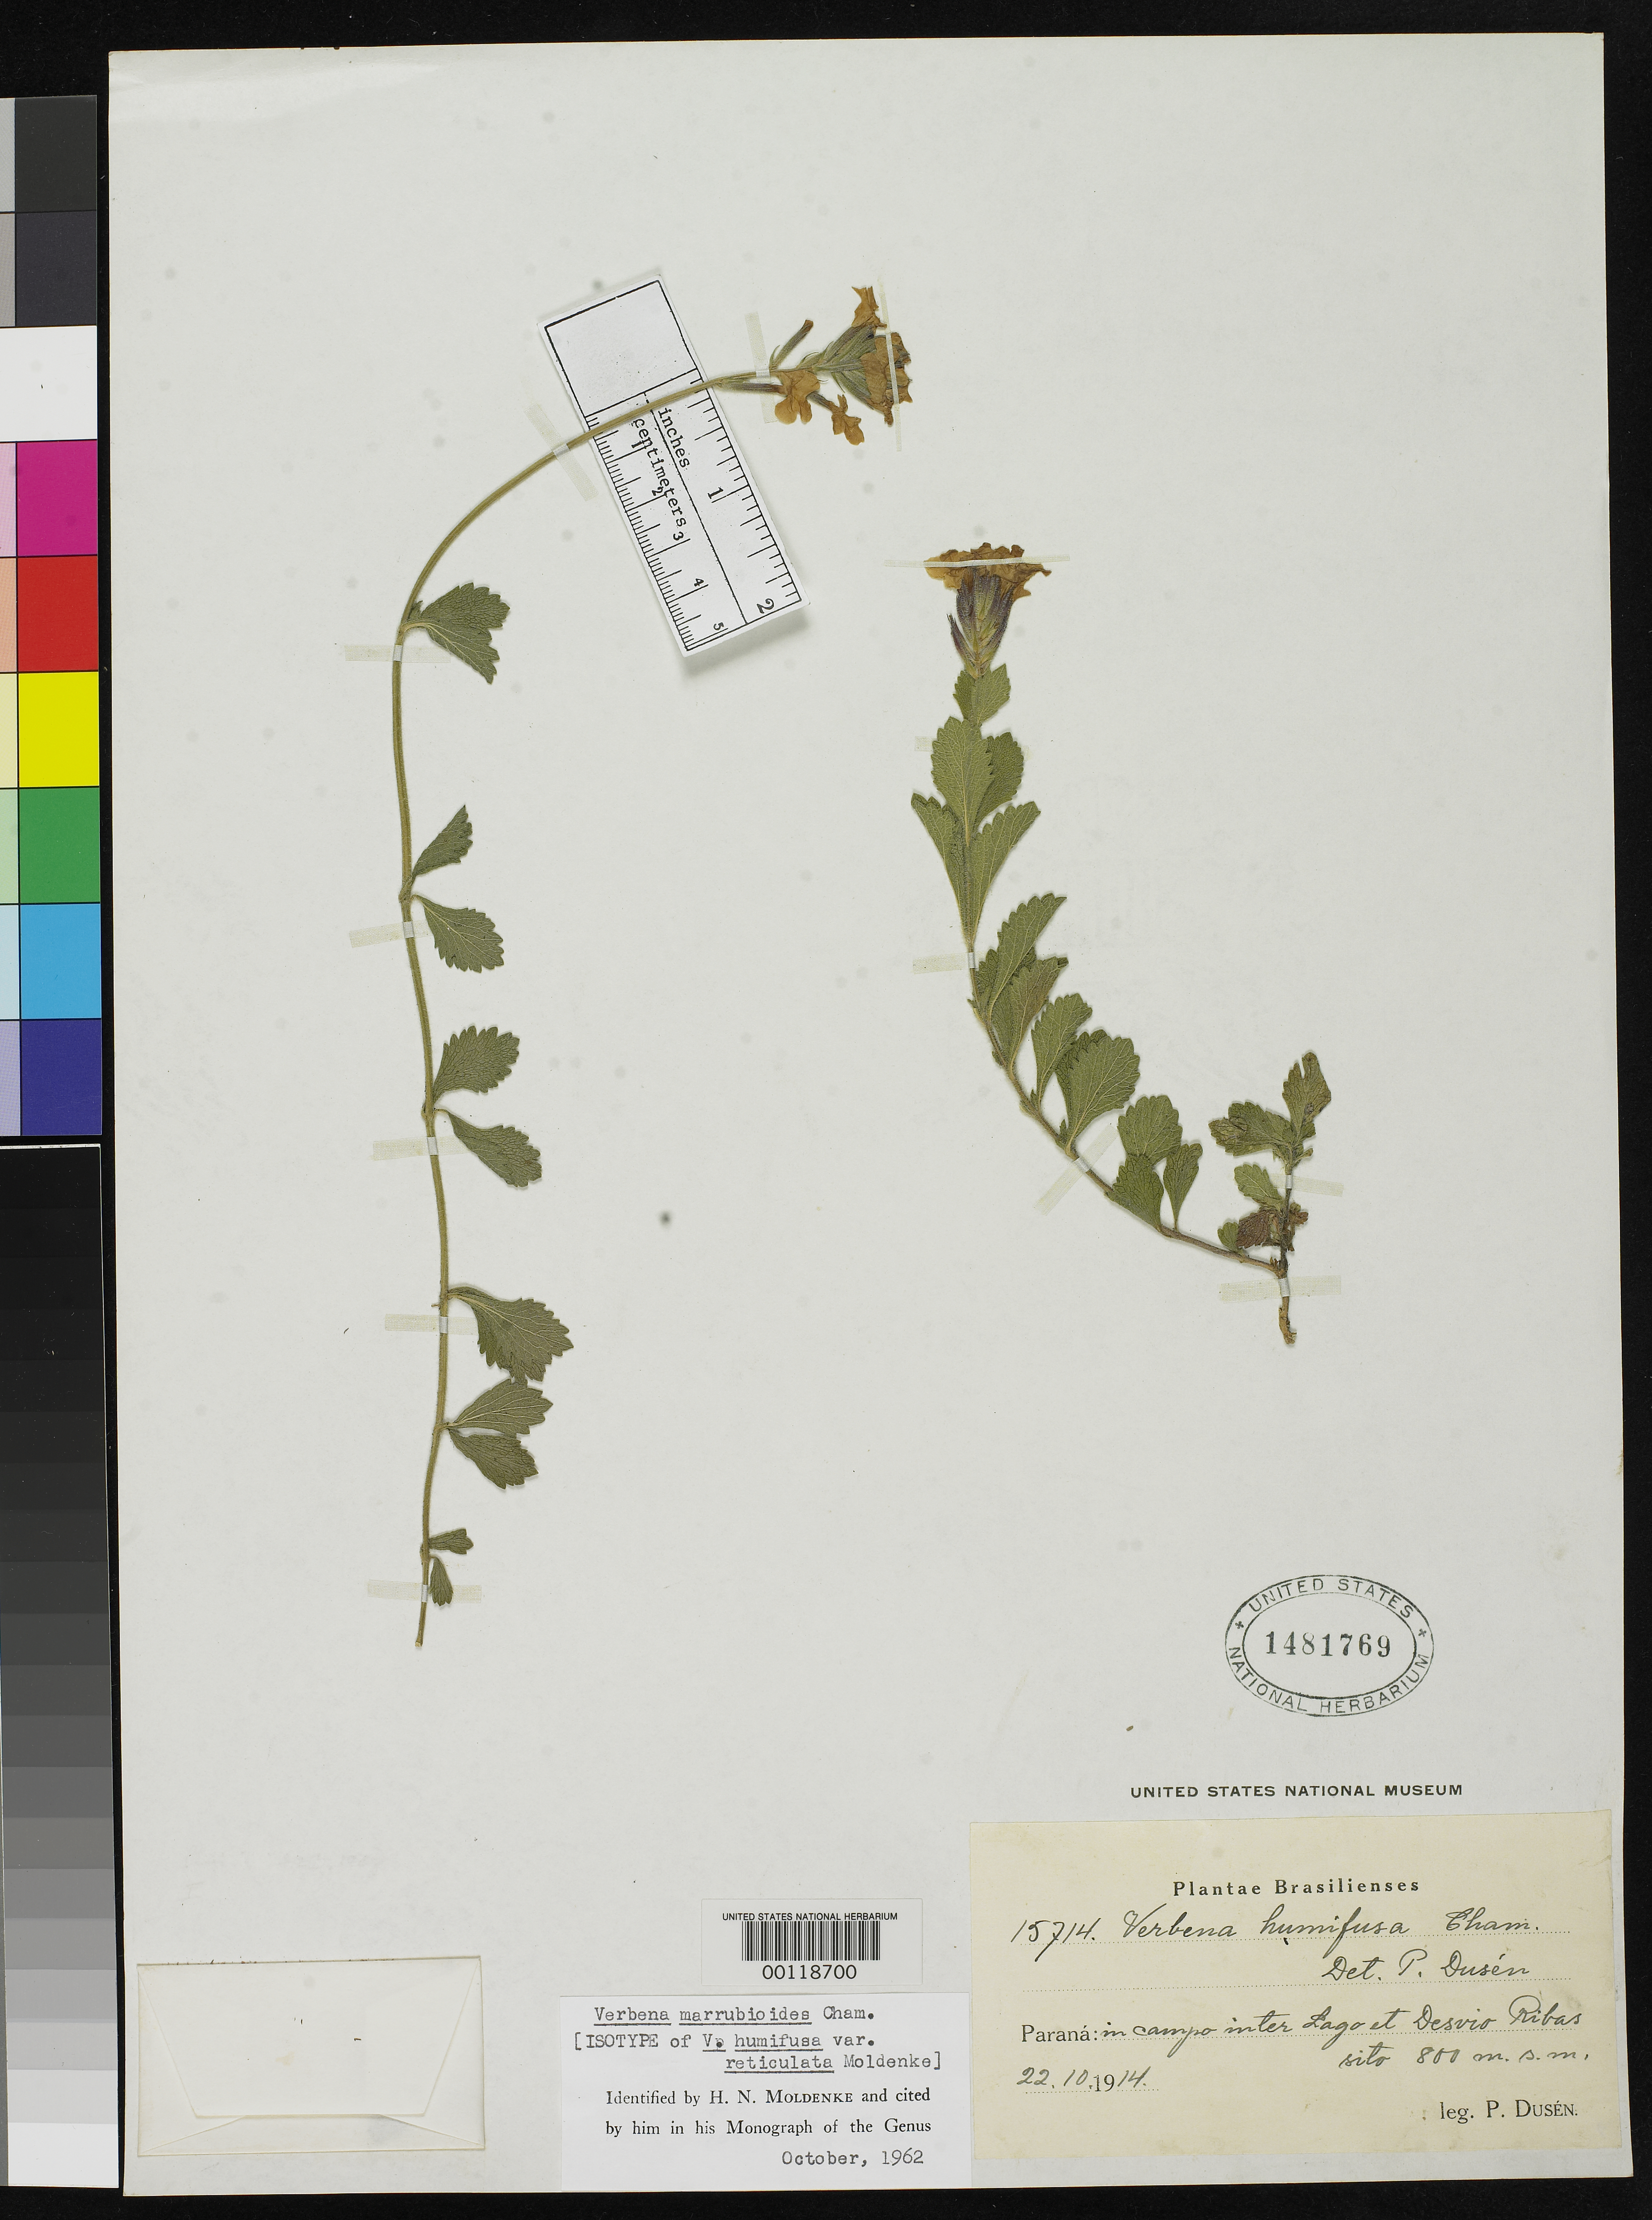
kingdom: Plantae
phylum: Tracheophyta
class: Magnoliopsida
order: Lamiales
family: Verbenaceae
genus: Verbena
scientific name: Verbena humifusa var. reticulata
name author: Moldenke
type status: Isotype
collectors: P. Dusén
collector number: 15714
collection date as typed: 22 Oct 1914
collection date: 1914-10-22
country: Brazil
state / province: Paraná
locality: Inter Lago et Desvio Ribas.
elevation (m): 800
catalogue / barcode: US 1481769